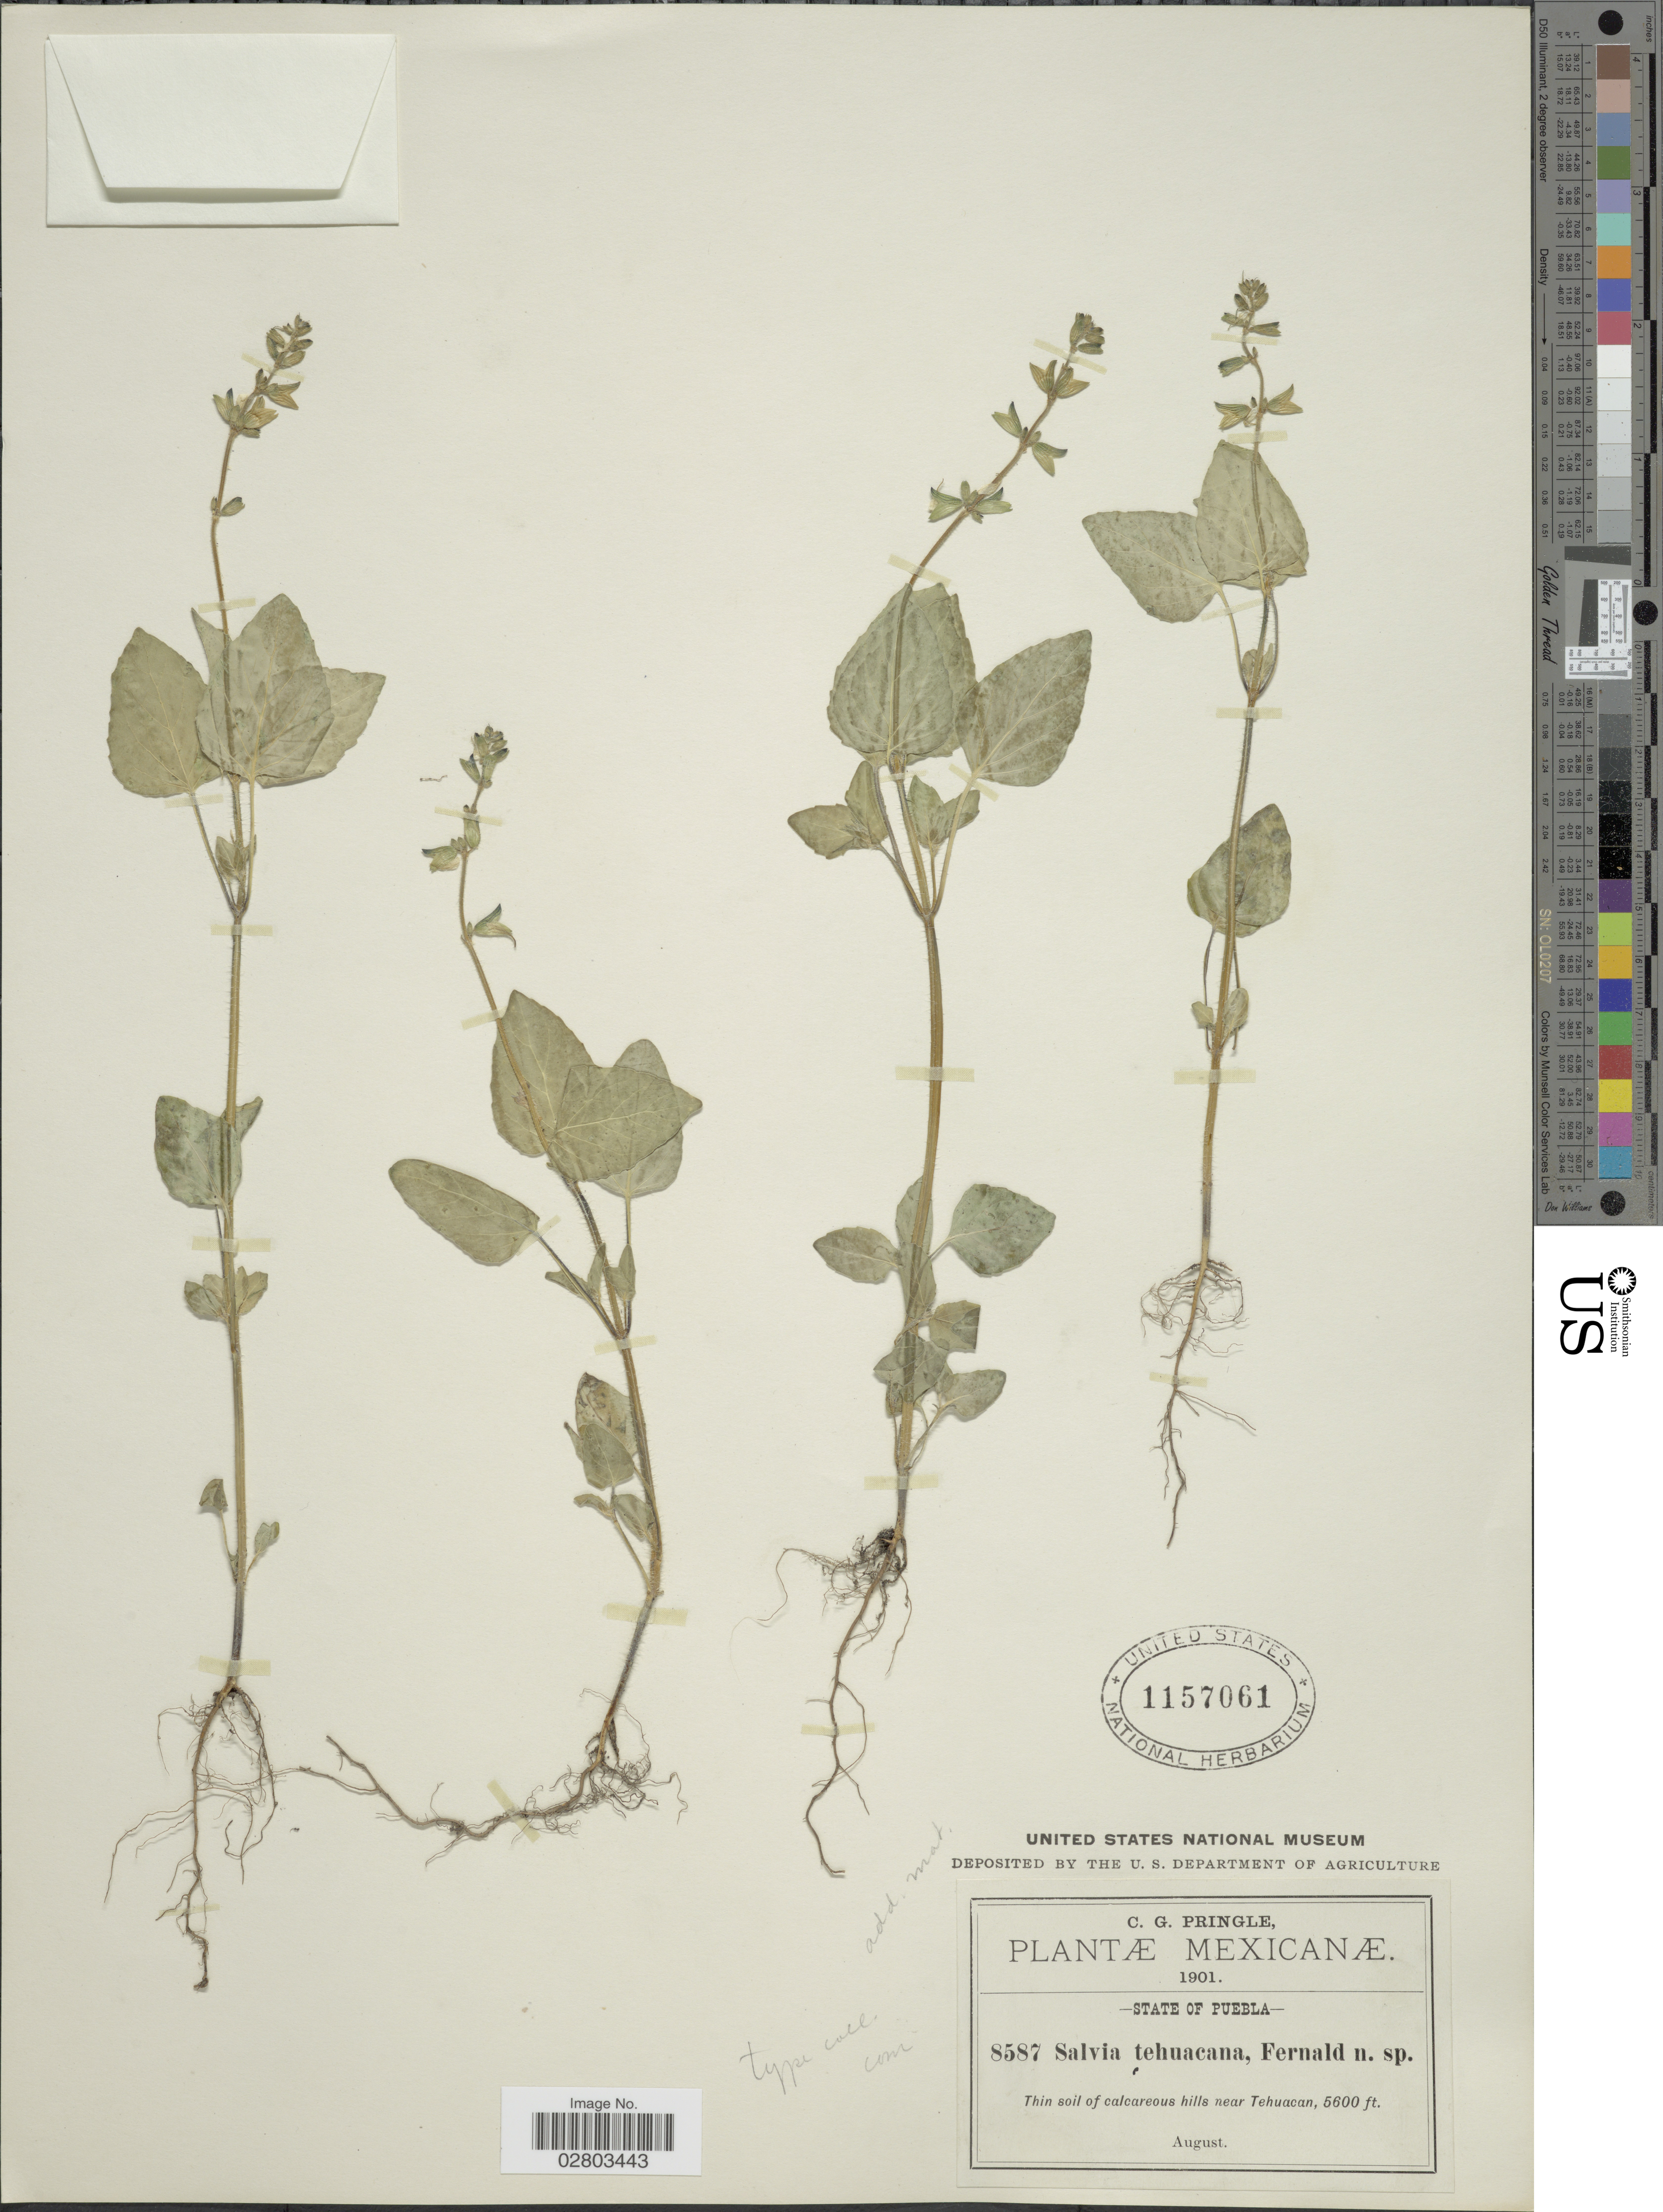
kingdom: Plantae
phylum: Tracheophyta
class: Magnoliopsida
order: Lamiales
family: Lamiaceae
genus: Salvia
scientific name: Salvia tehuacana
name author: Fernald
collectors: C. G. Pringle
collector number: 8587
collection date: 1901-08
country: Mexico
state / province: Puebla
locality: Thin soil of calcareous hills near Tehuacan.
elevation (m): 1707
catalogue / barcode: US 1157061